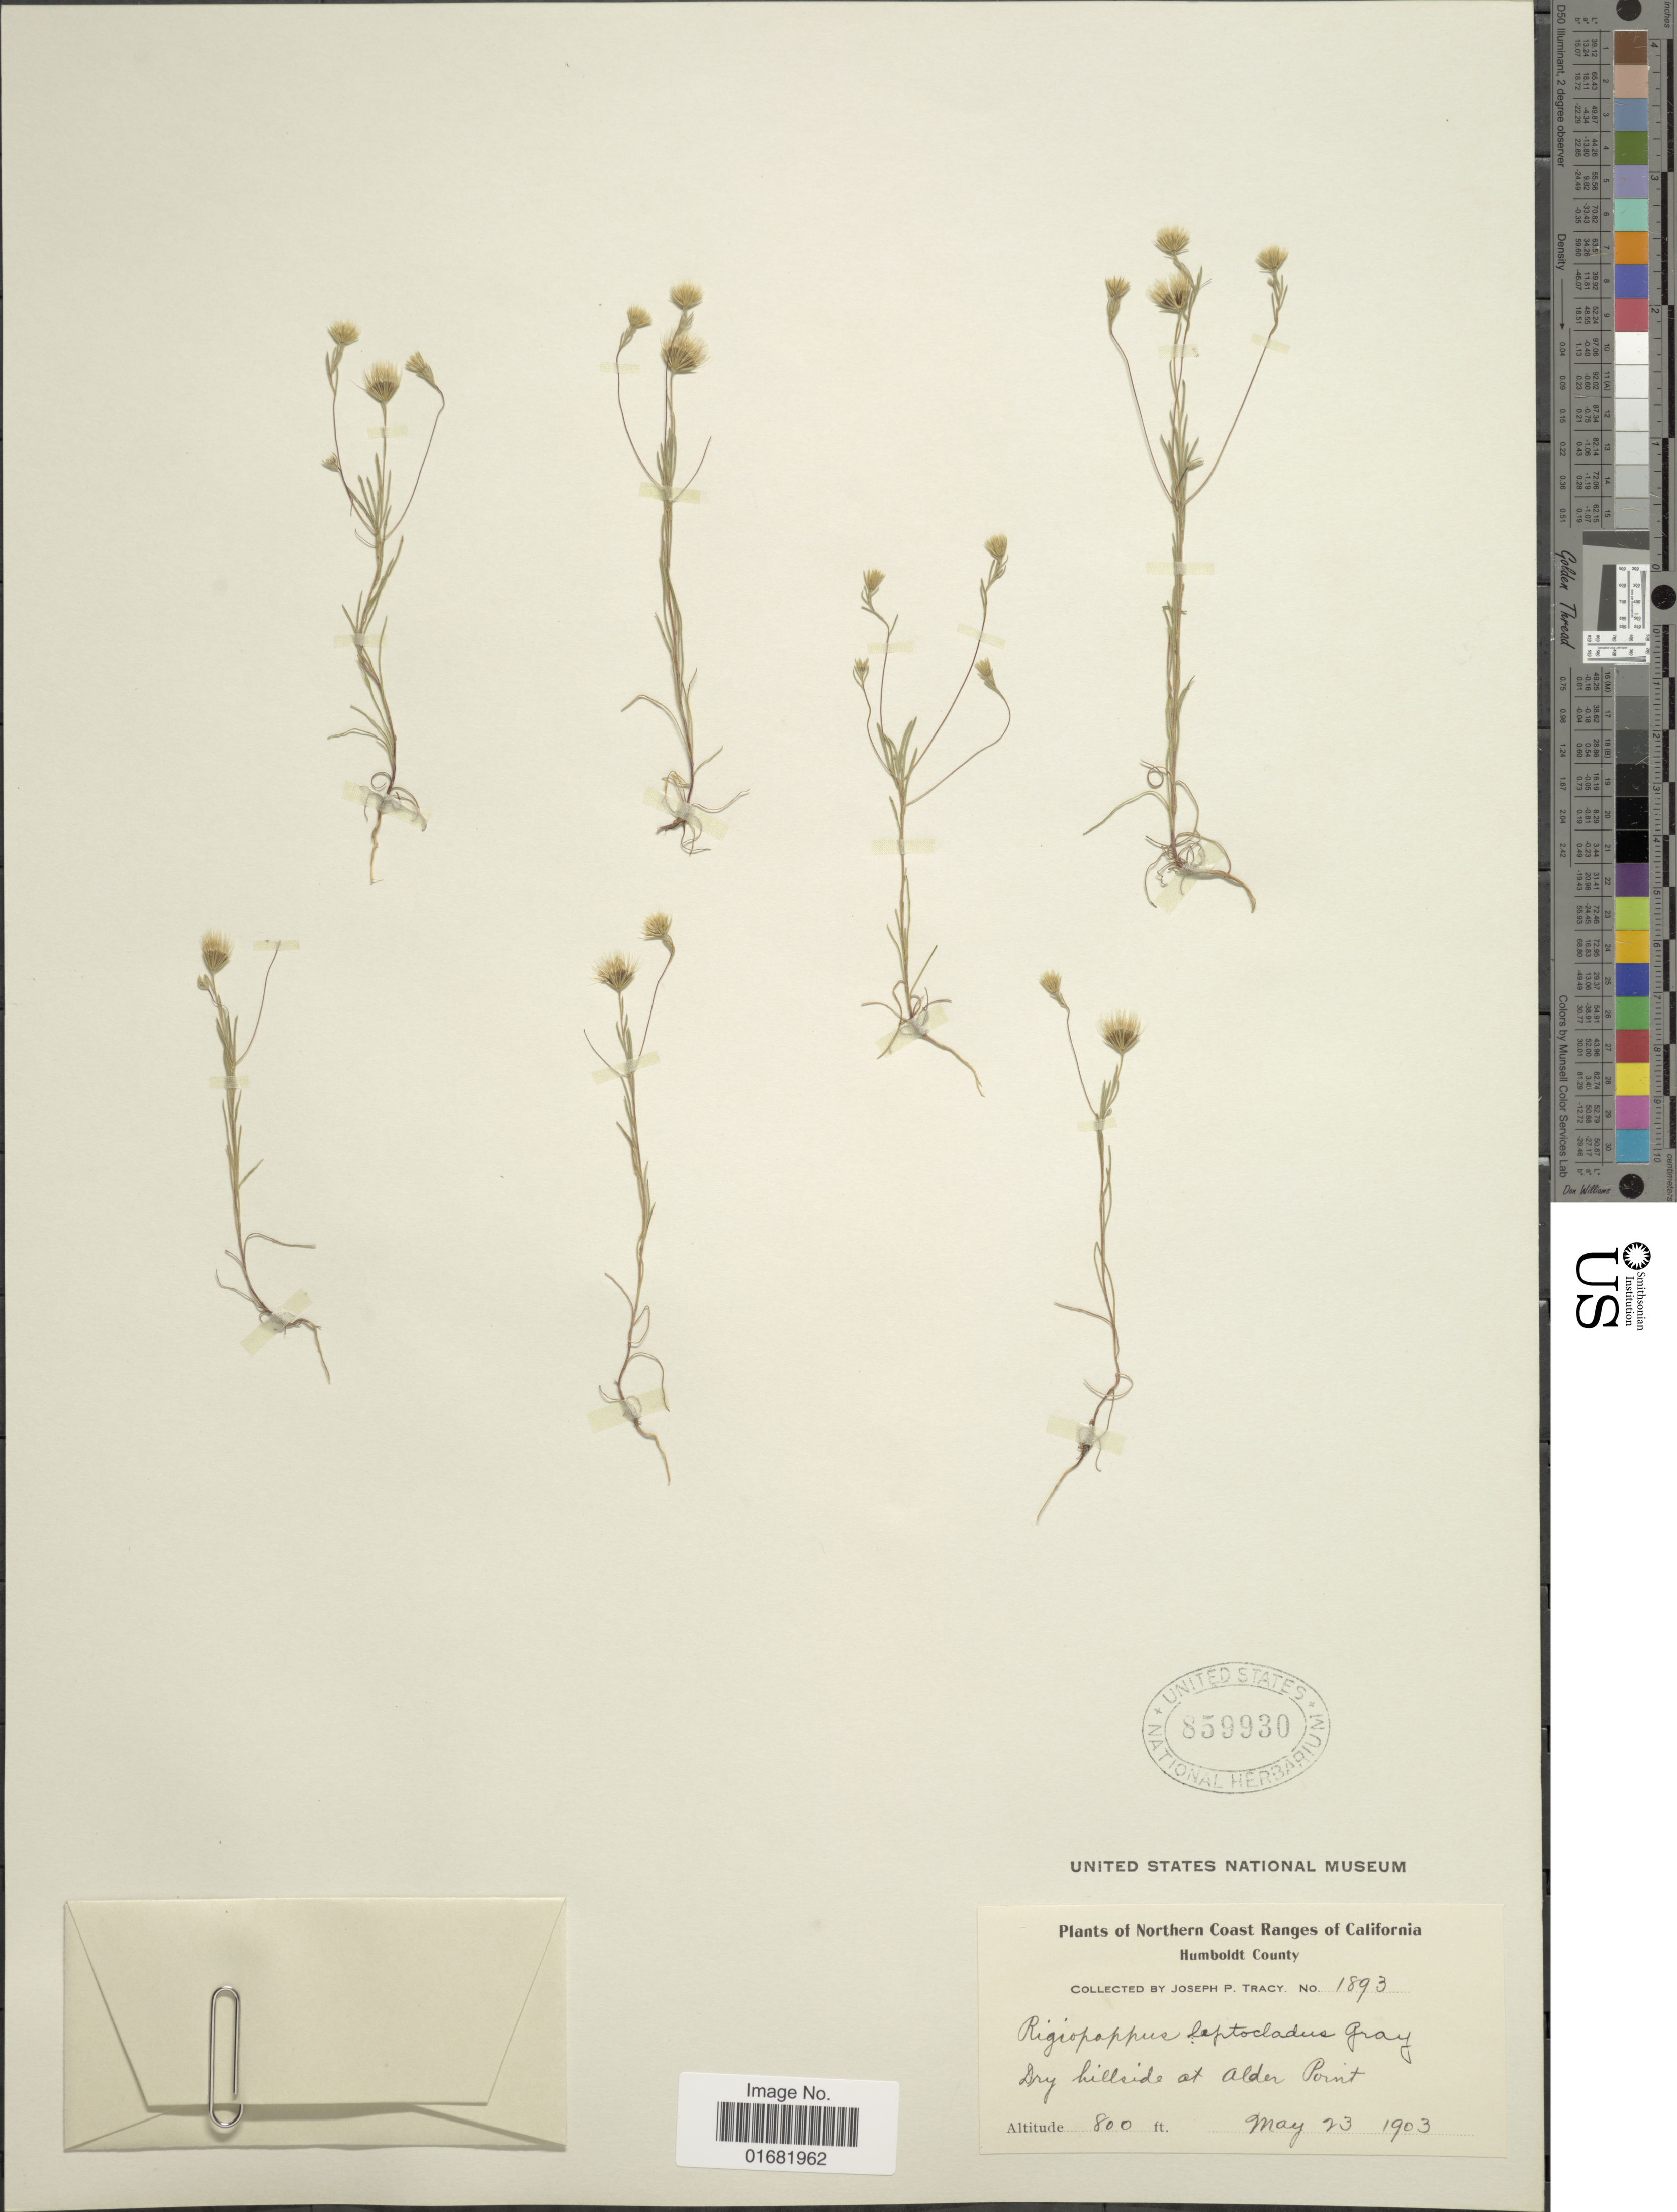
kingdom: Plantae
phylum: Tracheophyta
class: Magnoliopsida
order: Asterales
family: Asteraceae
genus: Rigiopappus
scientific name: Rigiopappus leptocladus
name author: A. Gray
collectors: J. Tracy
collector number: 1893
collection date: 1903-05-23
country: United States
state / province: California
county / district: Humboldt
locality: Northern Coast Ranges of California. Humboldt County. Alder Point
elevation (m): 244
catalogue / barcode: US 859930